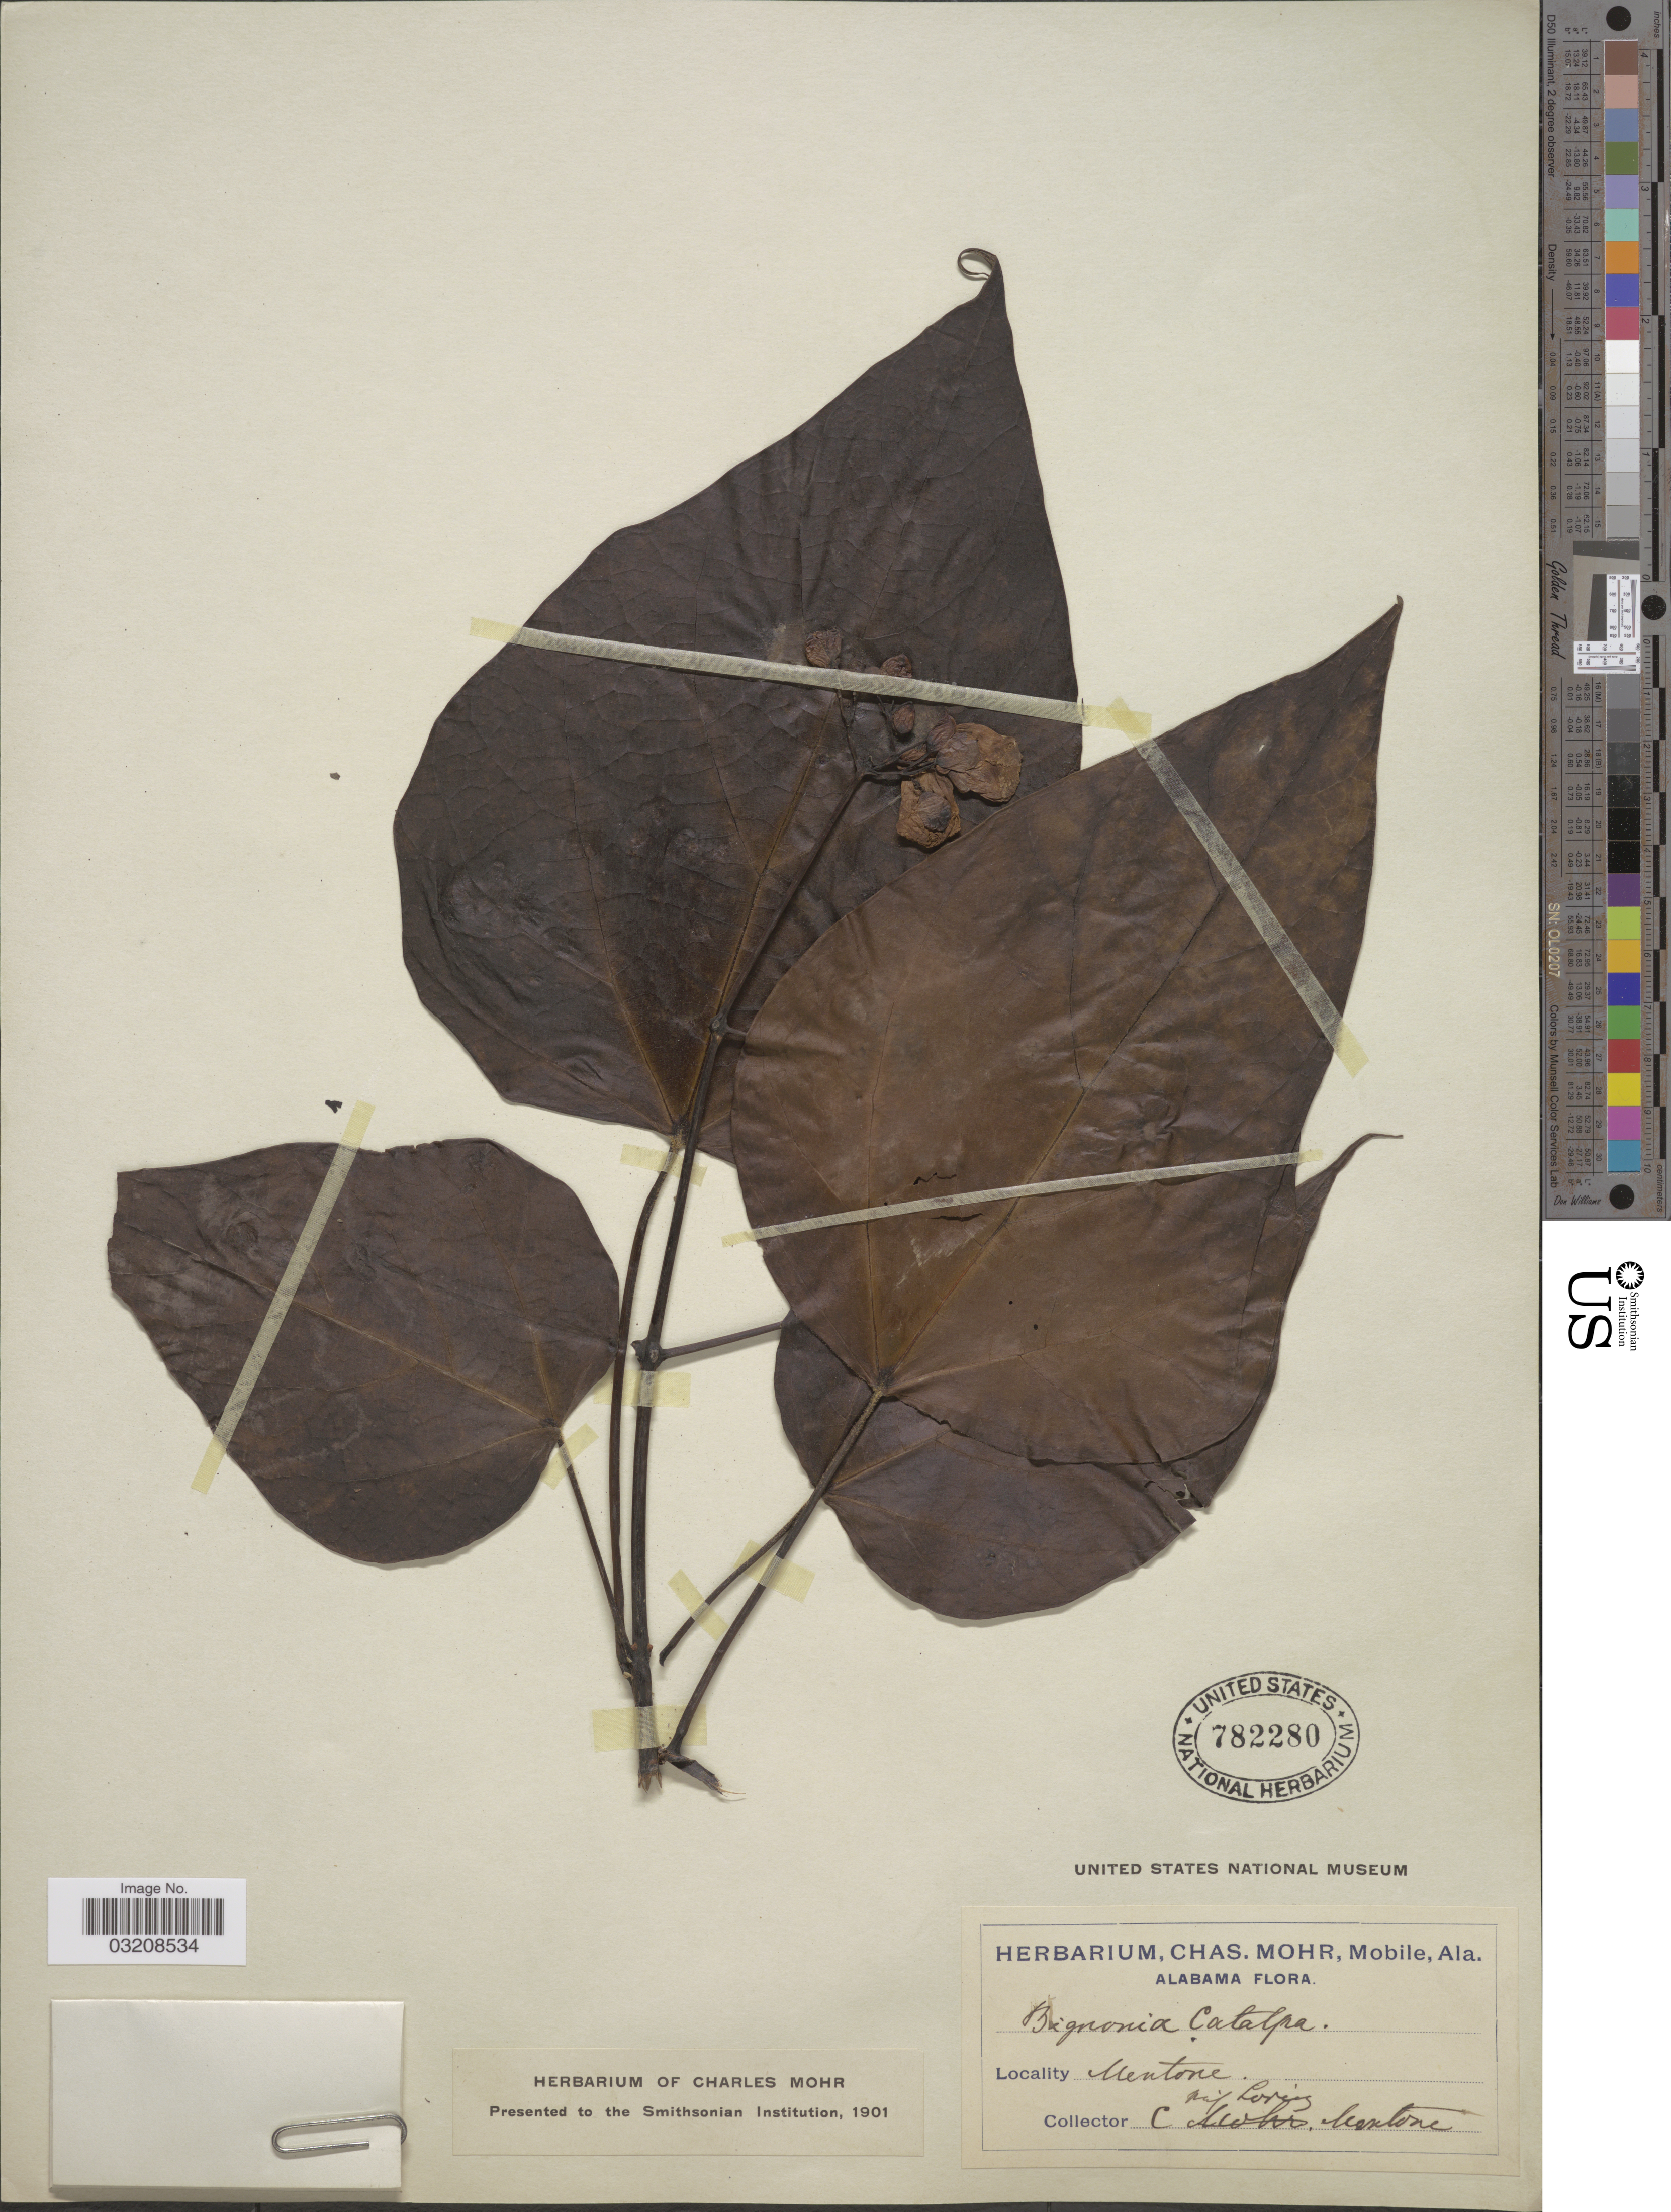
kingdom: Plantae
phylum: Tracheophyta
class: Magnoliopsida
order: Lamiales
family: Bignoniaceae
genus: Catalpa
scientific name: Catalpa bignonioides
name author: Walter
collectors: -. Loring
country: United States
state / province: Alabama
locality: Mentone.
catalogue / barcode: US 782280